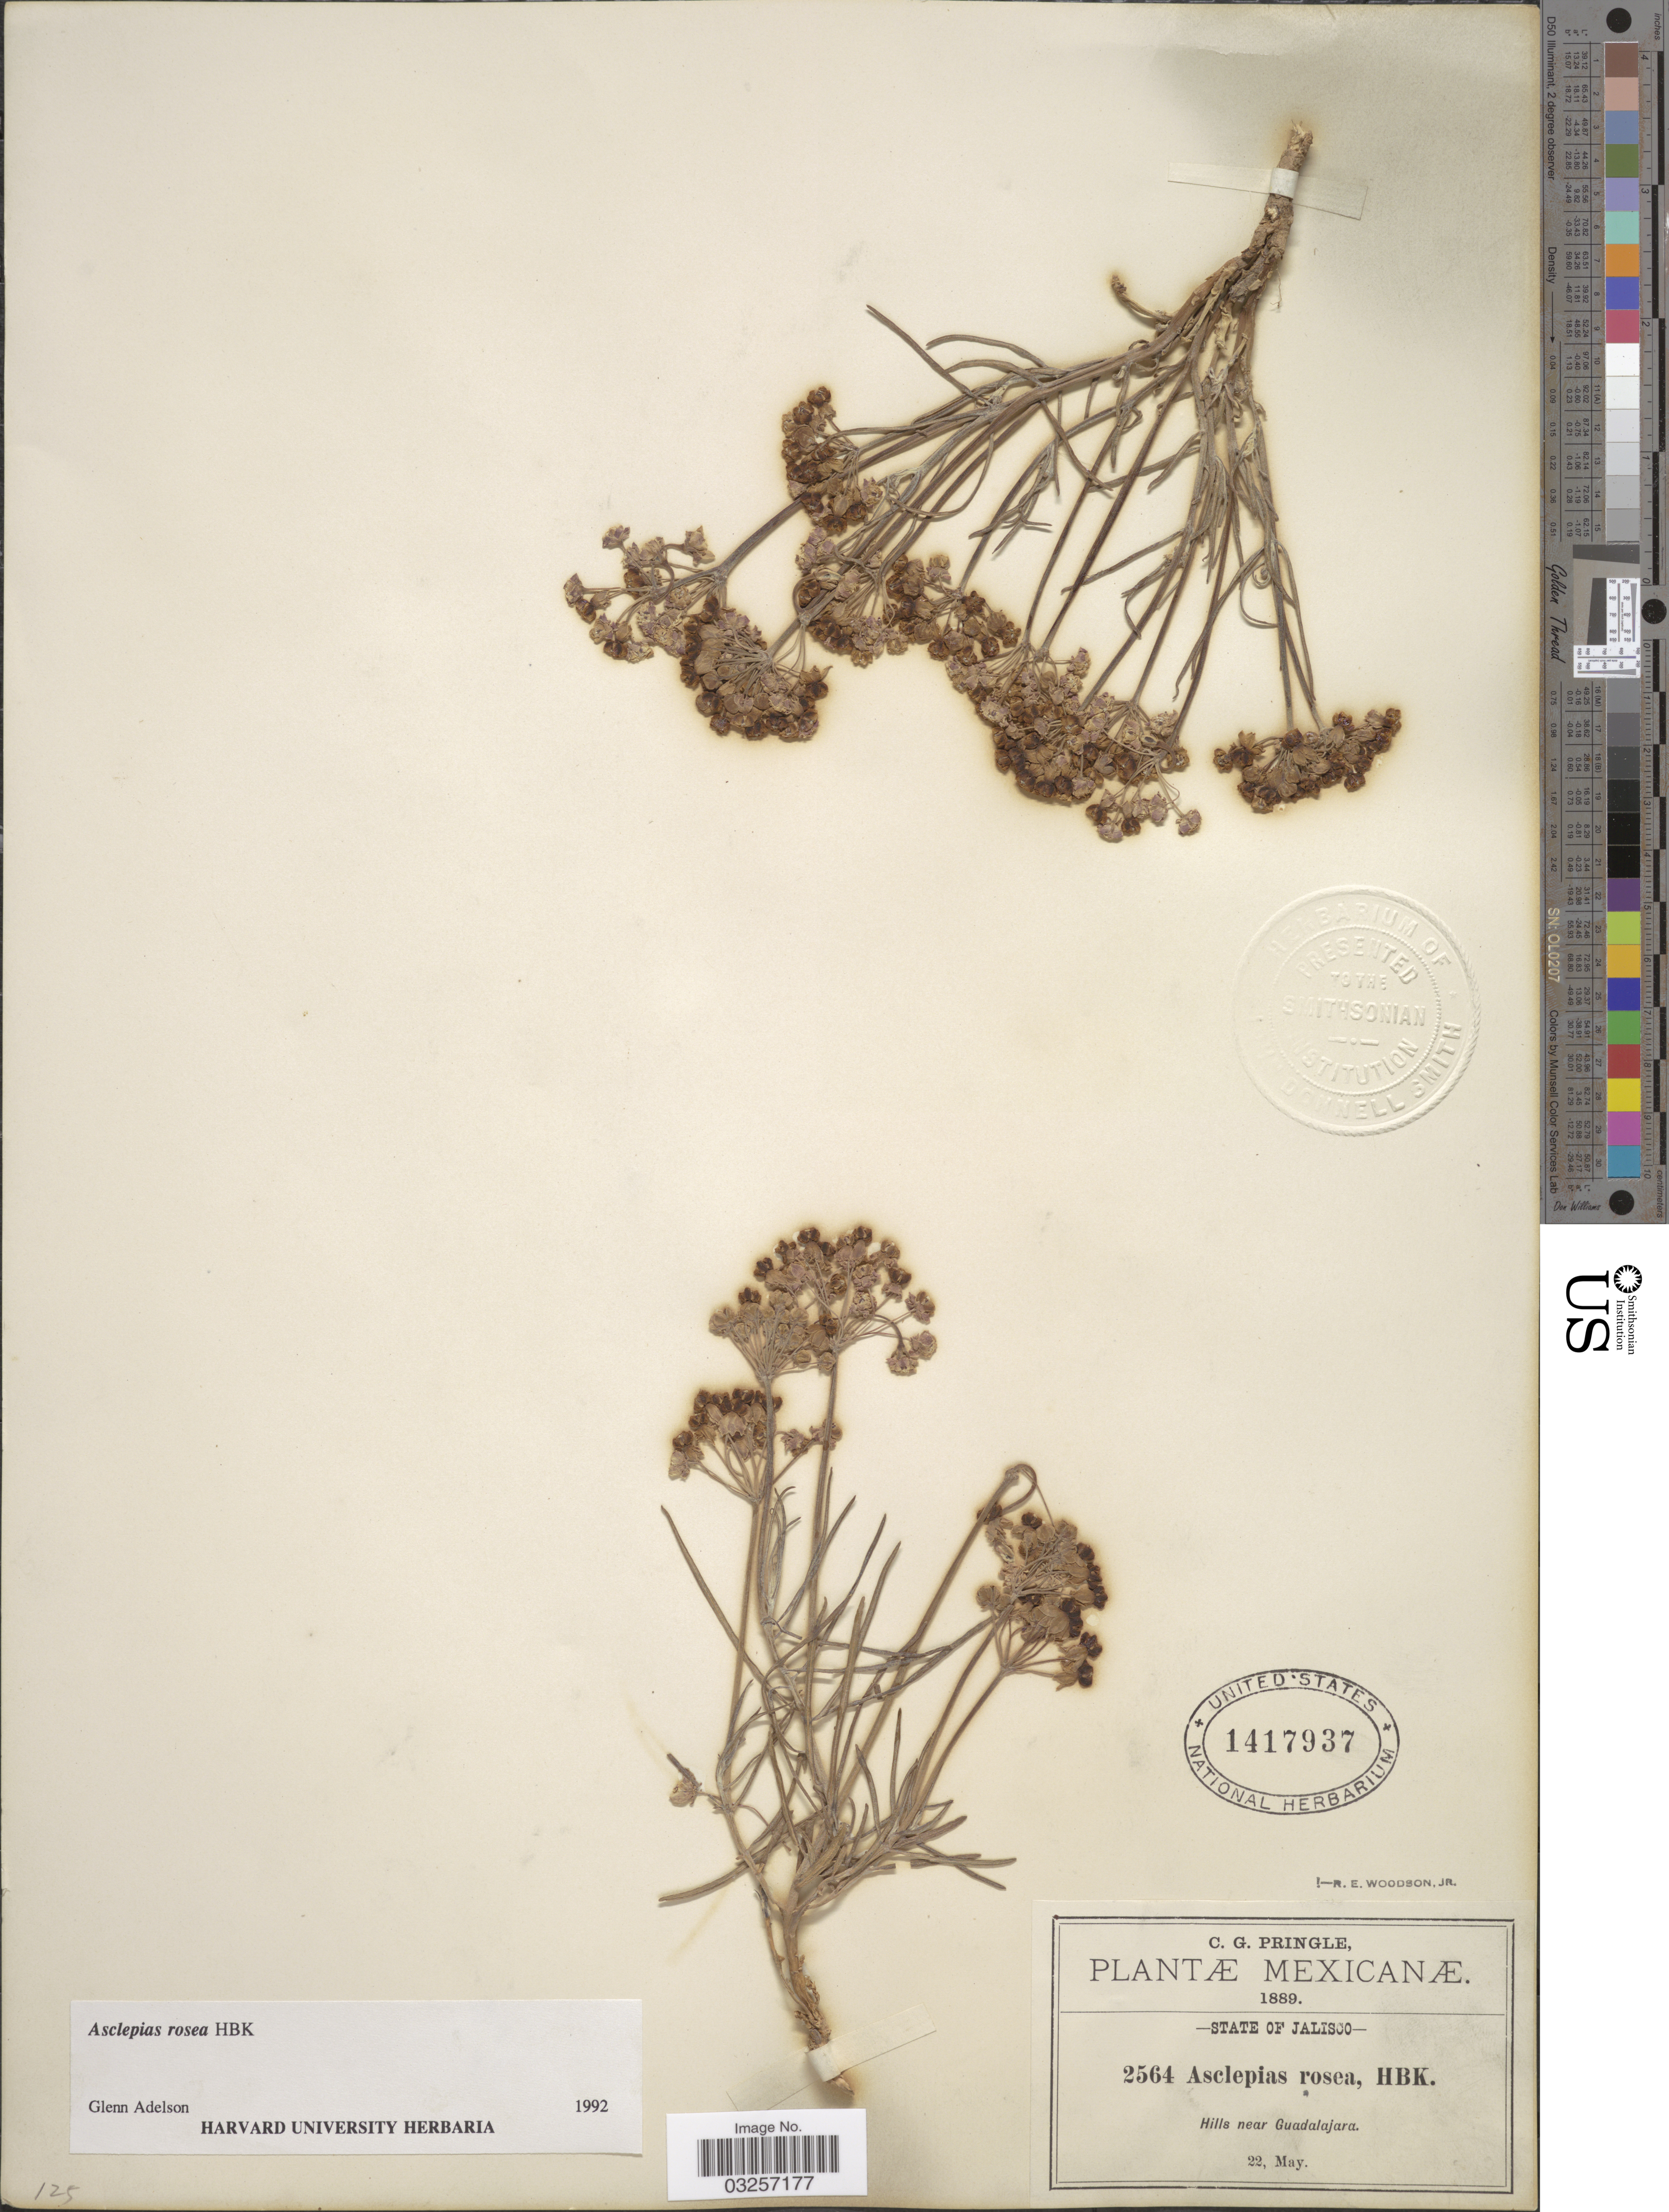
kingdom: Plantae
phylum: Tracheophyta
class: Magnoliopsida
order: Gentianales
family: Apocynaceae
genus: Asclepias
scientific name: Asclepias rosea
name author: Kunth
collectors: C. G. Pringle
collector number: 2564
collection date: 1889-05-22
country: Mexico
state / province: Jalisco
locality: Hills near Guadalajara.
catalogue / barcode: US 1417937